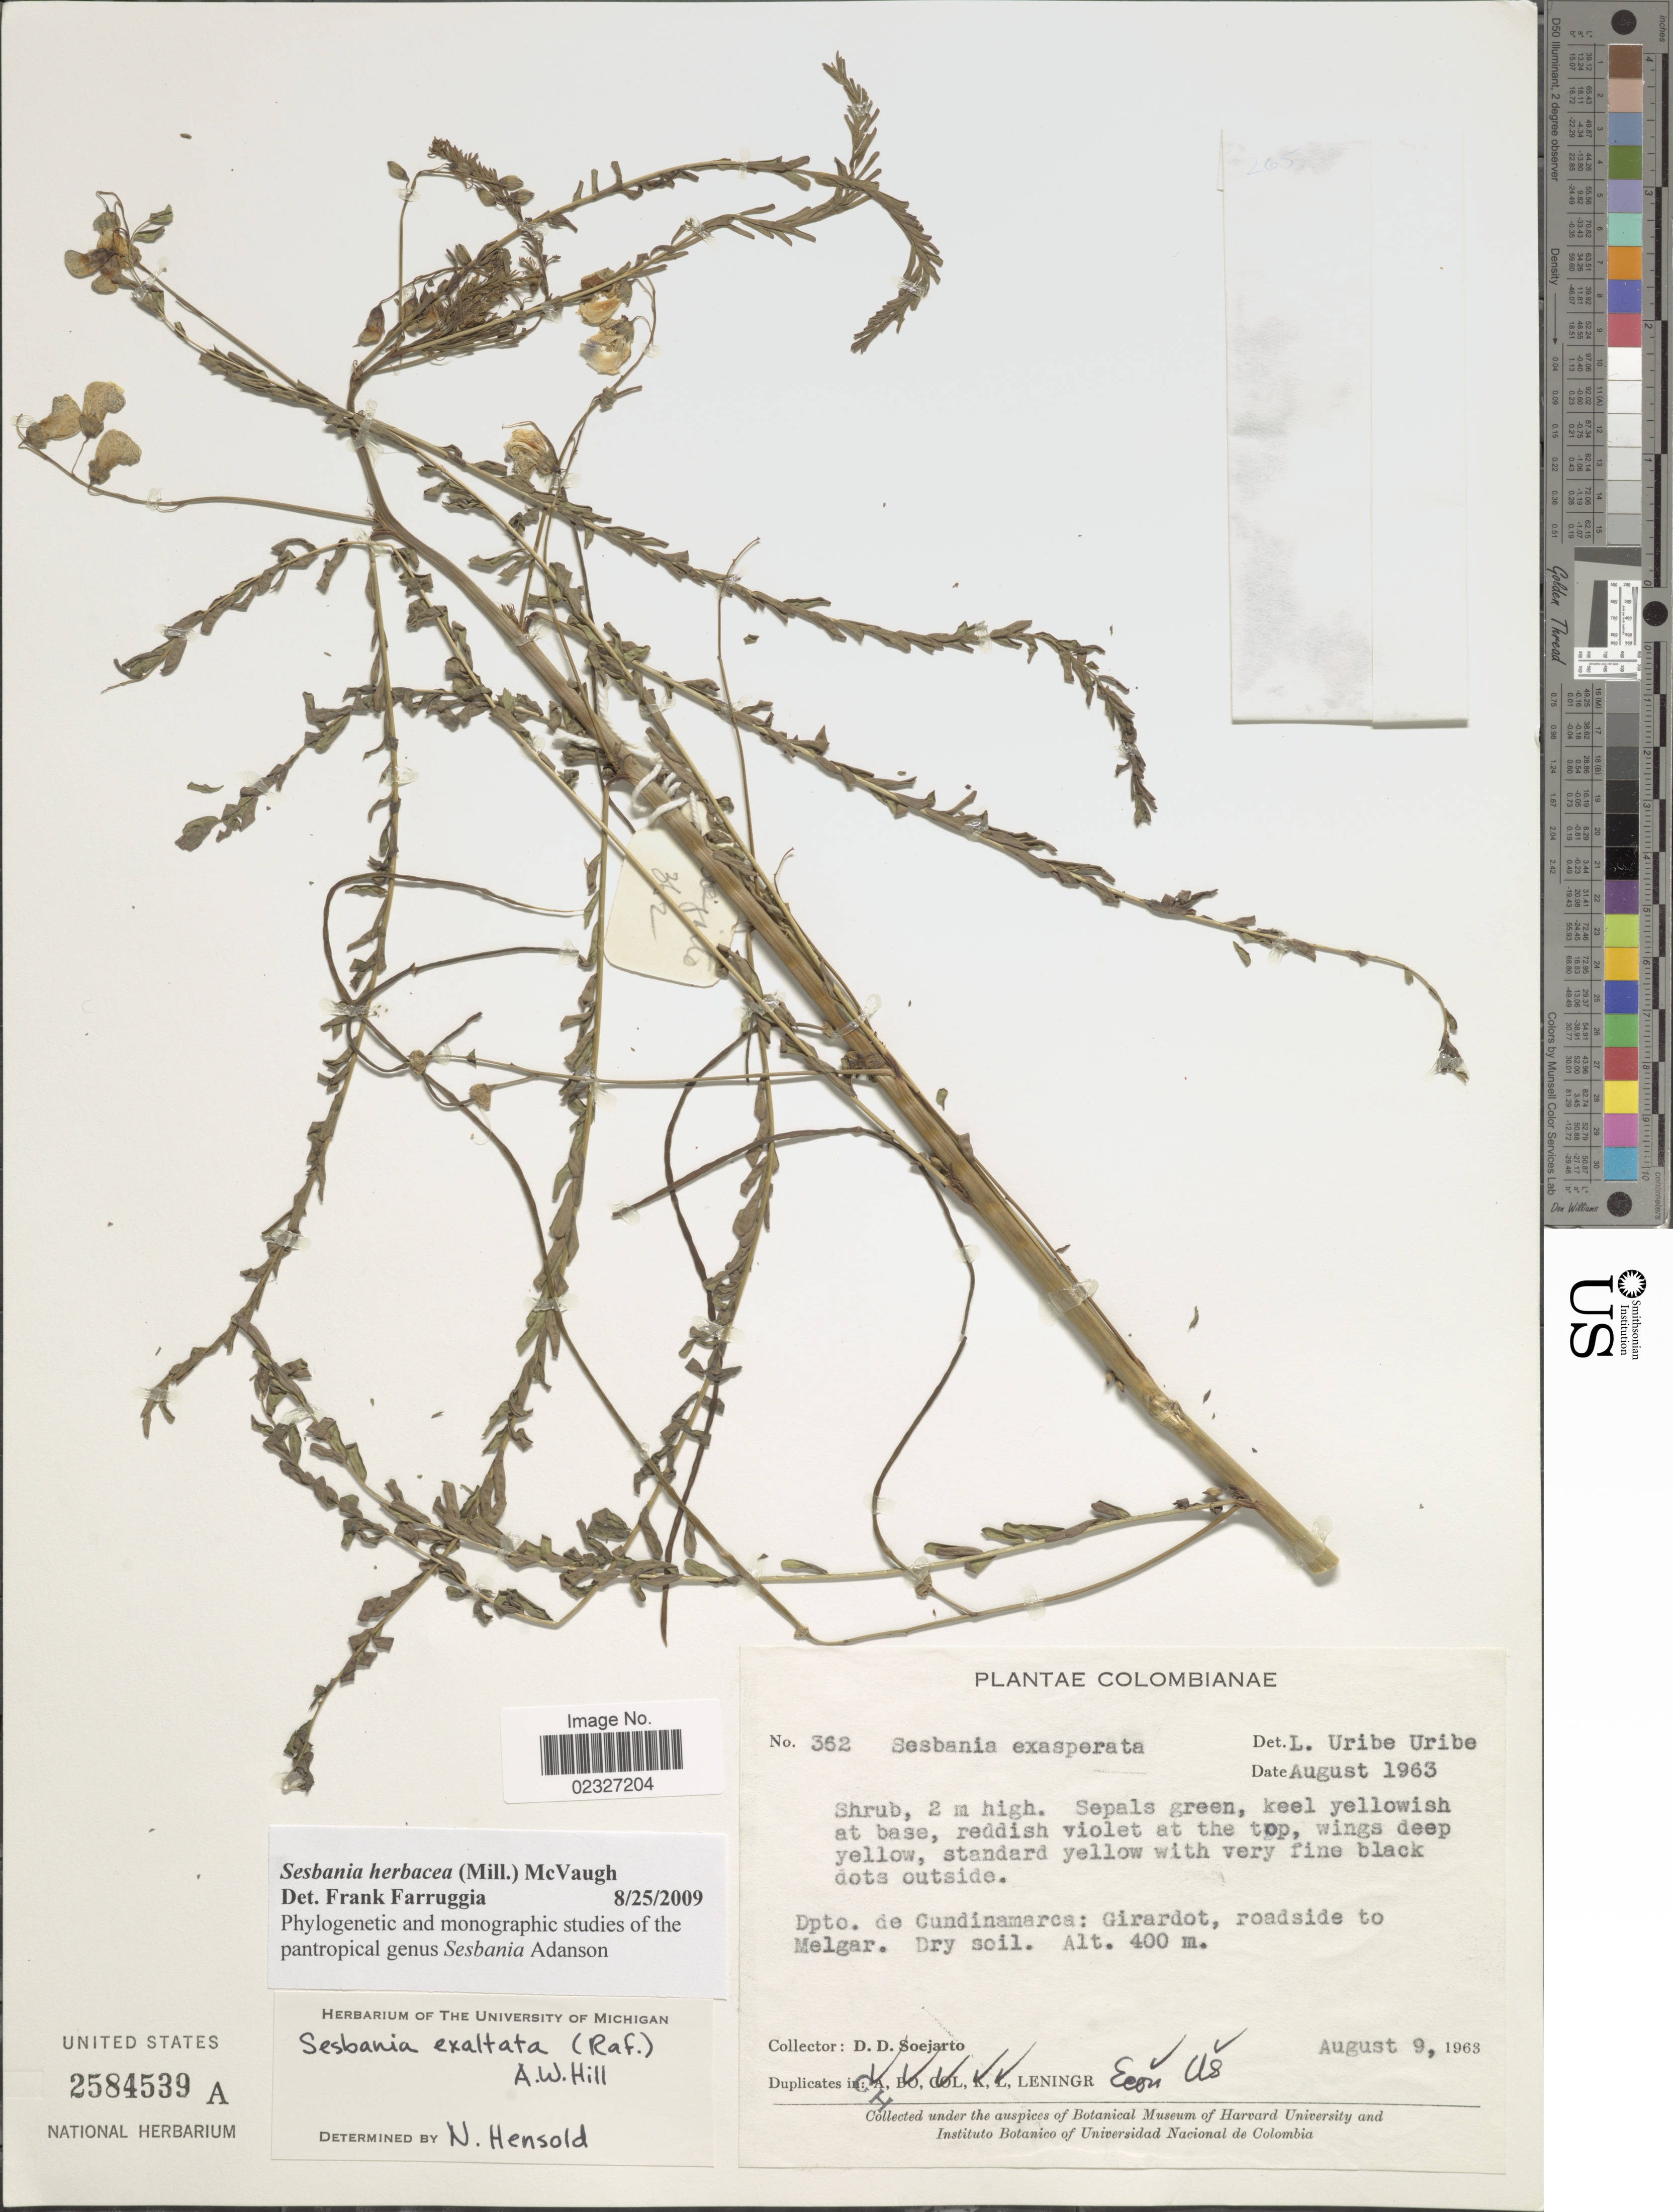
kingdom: Plantae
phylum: Tracheophyta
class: Magnoliopsida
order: Fabales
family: Fabaceae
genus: Sesbania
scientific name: Sesbania herbacea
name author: (Mill.) McVaugh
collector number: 362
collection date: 1963-08-09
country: Colombia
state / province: Cundinamarca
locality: Dpto de Cundinamarca: Girardot, roadside to Melgar. Dry soil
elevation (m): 400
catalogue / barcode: US 2584539A